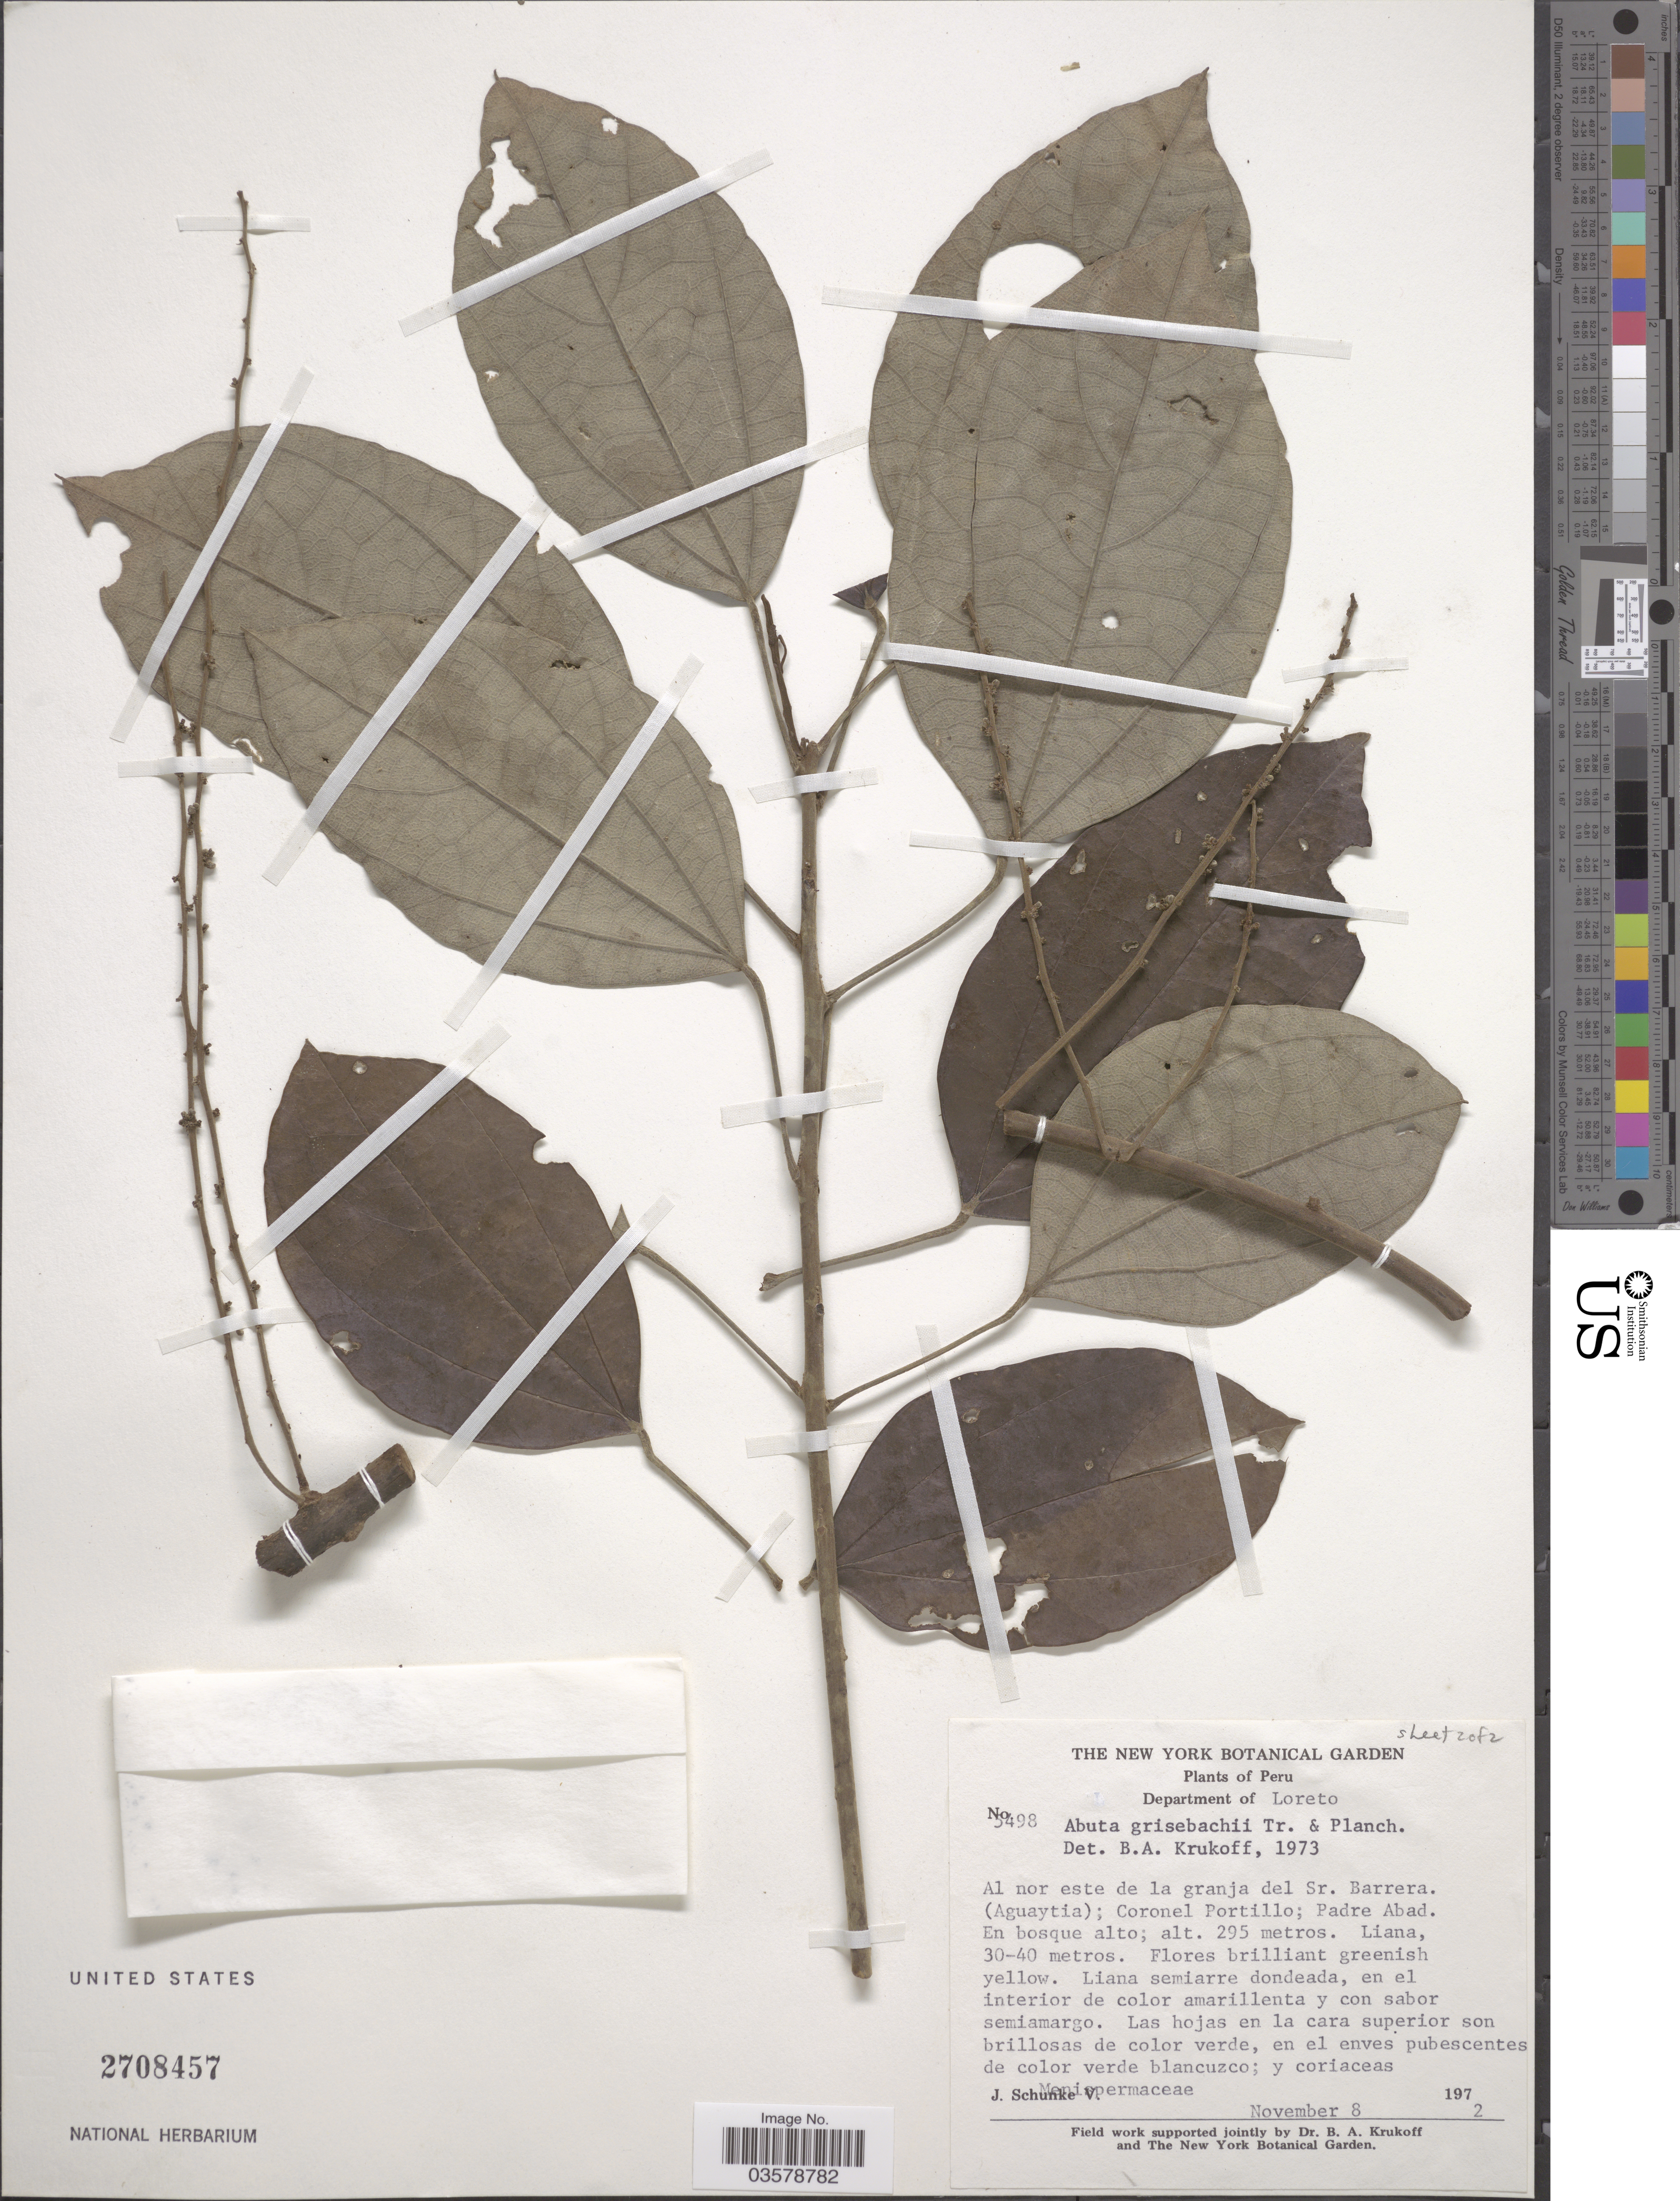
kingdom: Plantae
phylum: Tracheophyta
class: Magnoliopsida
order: Ranunculales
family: Menispermaceae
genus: Abuta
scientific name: Abuta grisebachii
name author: Triana & Planch.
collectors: J. Schunke Vigo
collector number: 5498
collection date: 1972-11-08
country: Peru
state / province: Loreto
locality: Department of Loreto. Al nor este de la granja del Sr. Barrera. (Aguaytia); Coronel Portillo; Padre Abad.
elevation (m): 295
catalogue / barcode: US 2708457